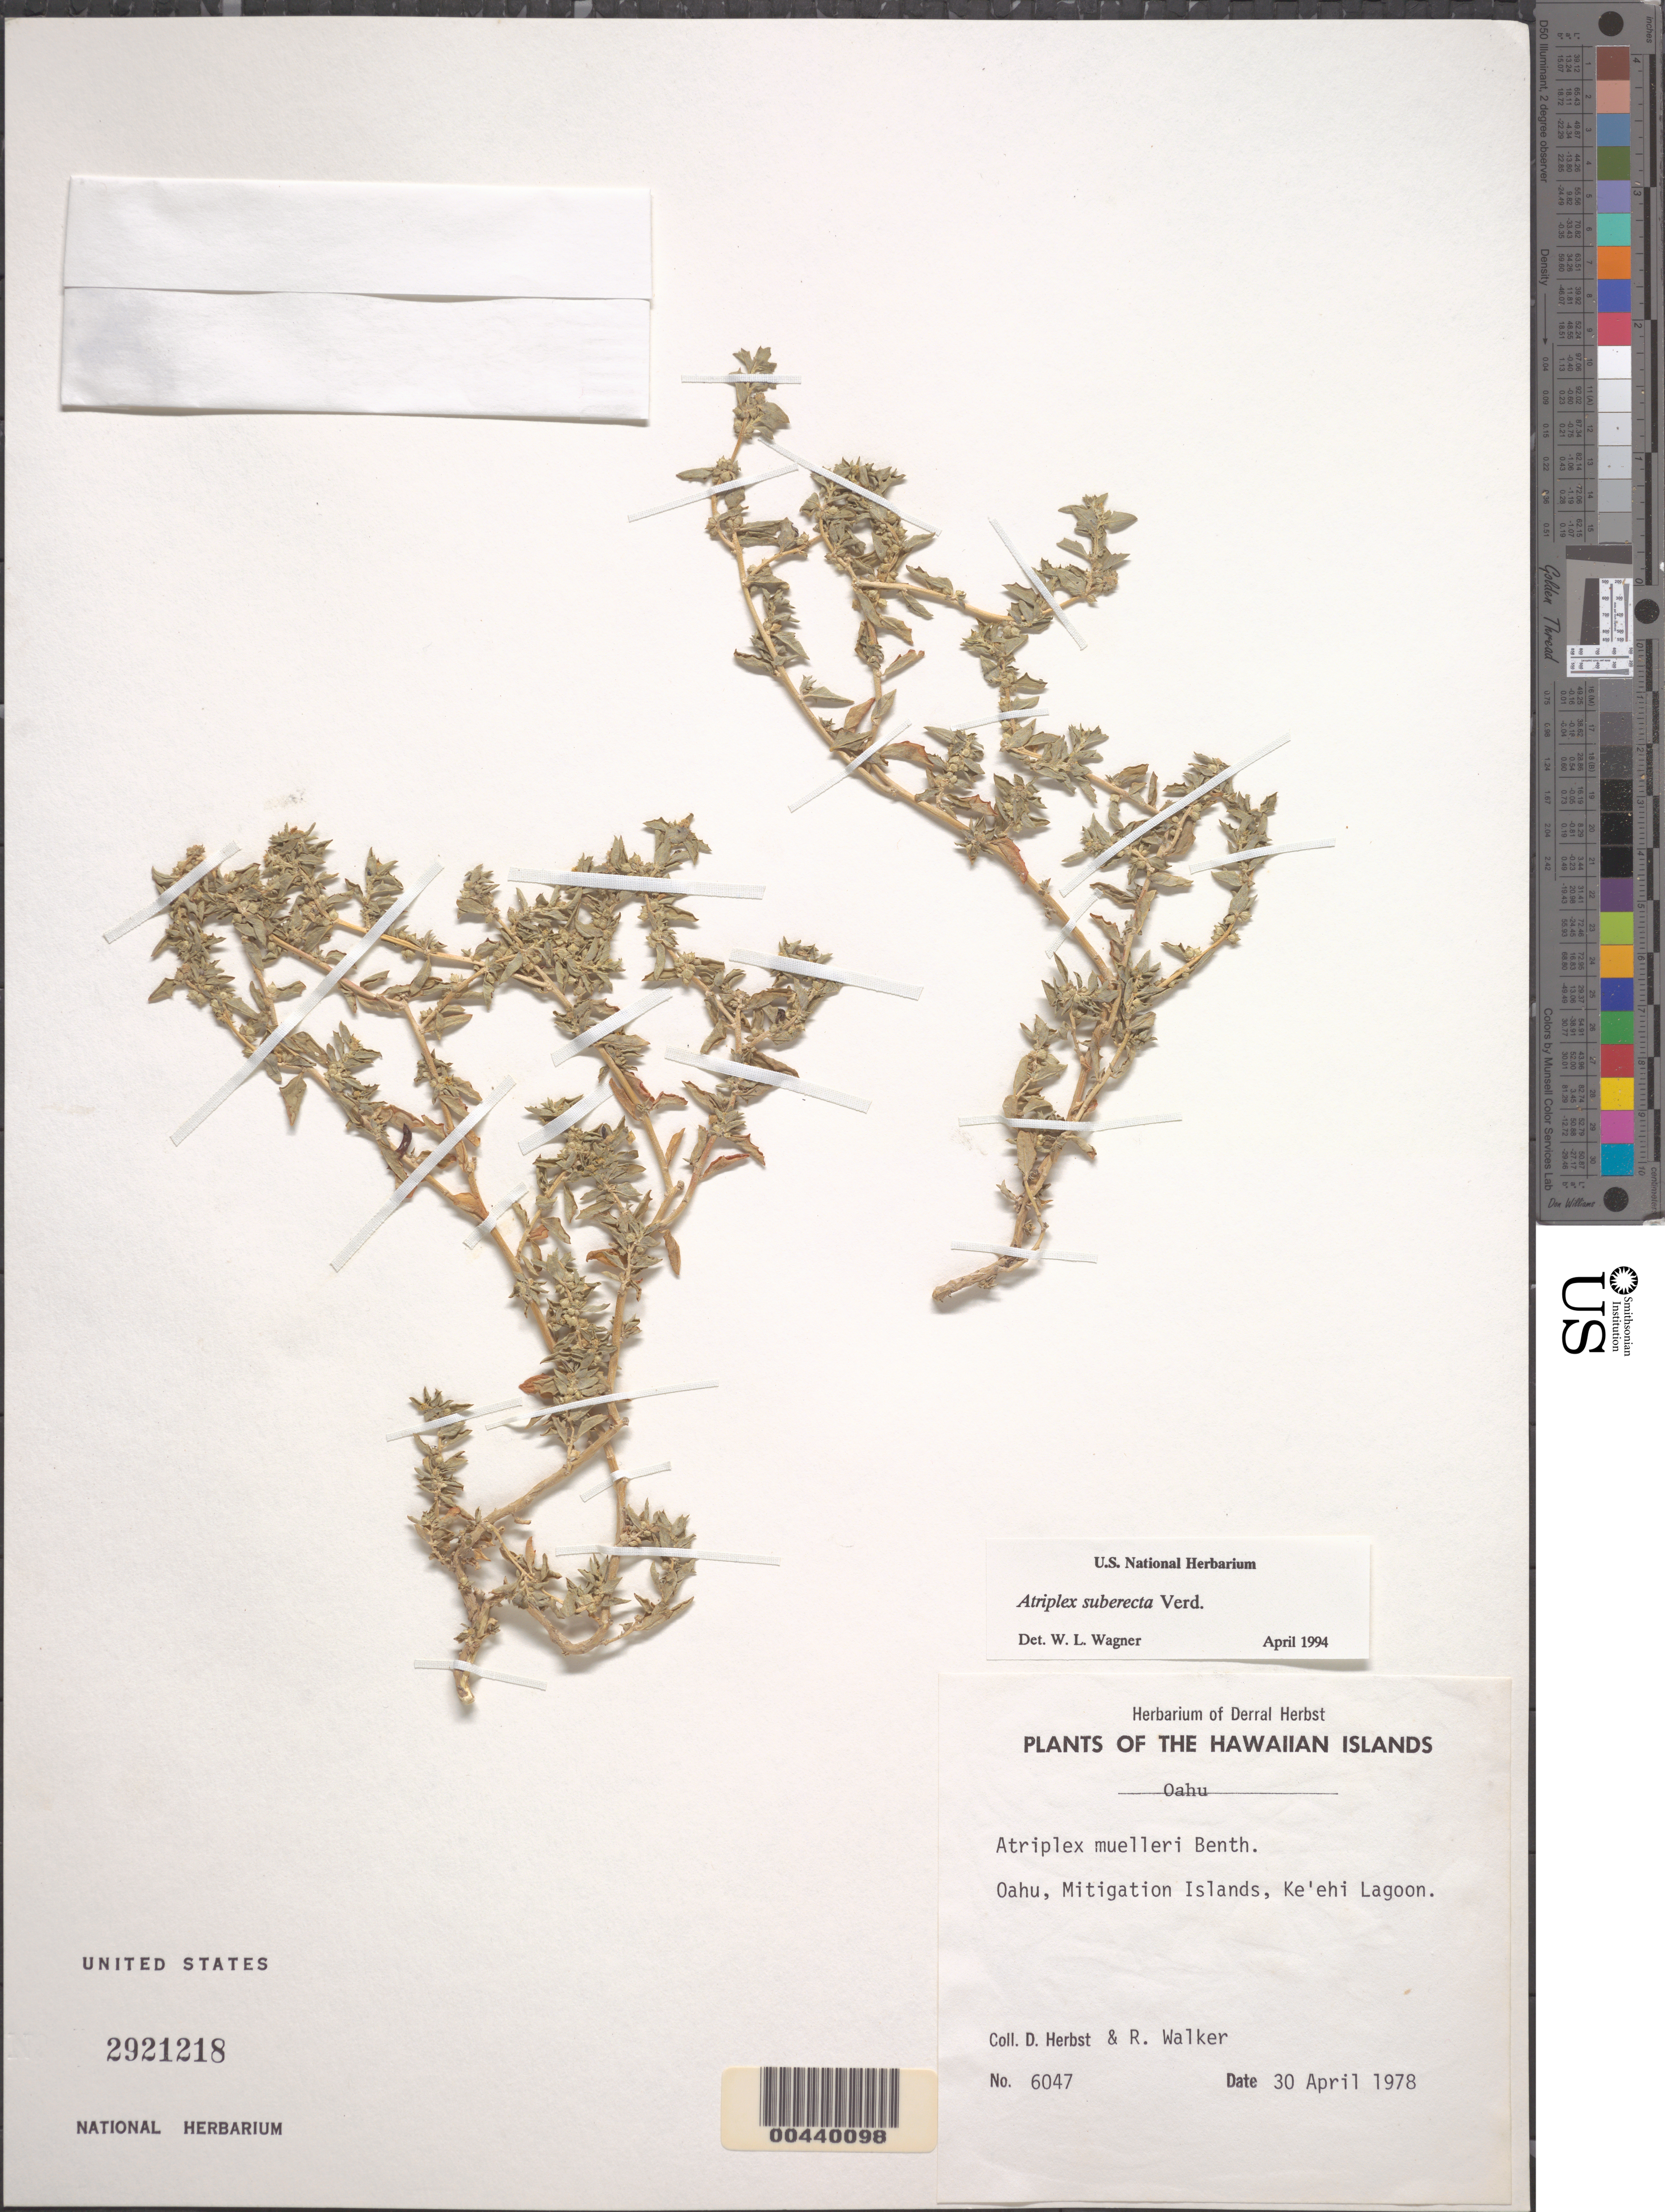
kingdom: Plantae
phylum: Tracheophyta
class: Magnoliopsida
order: Caryophyllales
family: Amaranthaceae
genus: Atriplex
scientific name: Atriplex suberecta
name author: Verd.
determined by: Wagner, W. L., (BOT), Smithsonian Institution - National Museum of Natural History (UNITED STATES)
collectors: D. R. Herbst & R. Walker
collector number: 6047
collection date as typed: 30 Apr 1978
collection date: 1978-04-30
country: United States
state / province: Hawaii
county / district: Honolulu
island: Oahu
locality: Mitigation Islands, Ke'ehi Lagoon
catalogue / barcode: US 2921218